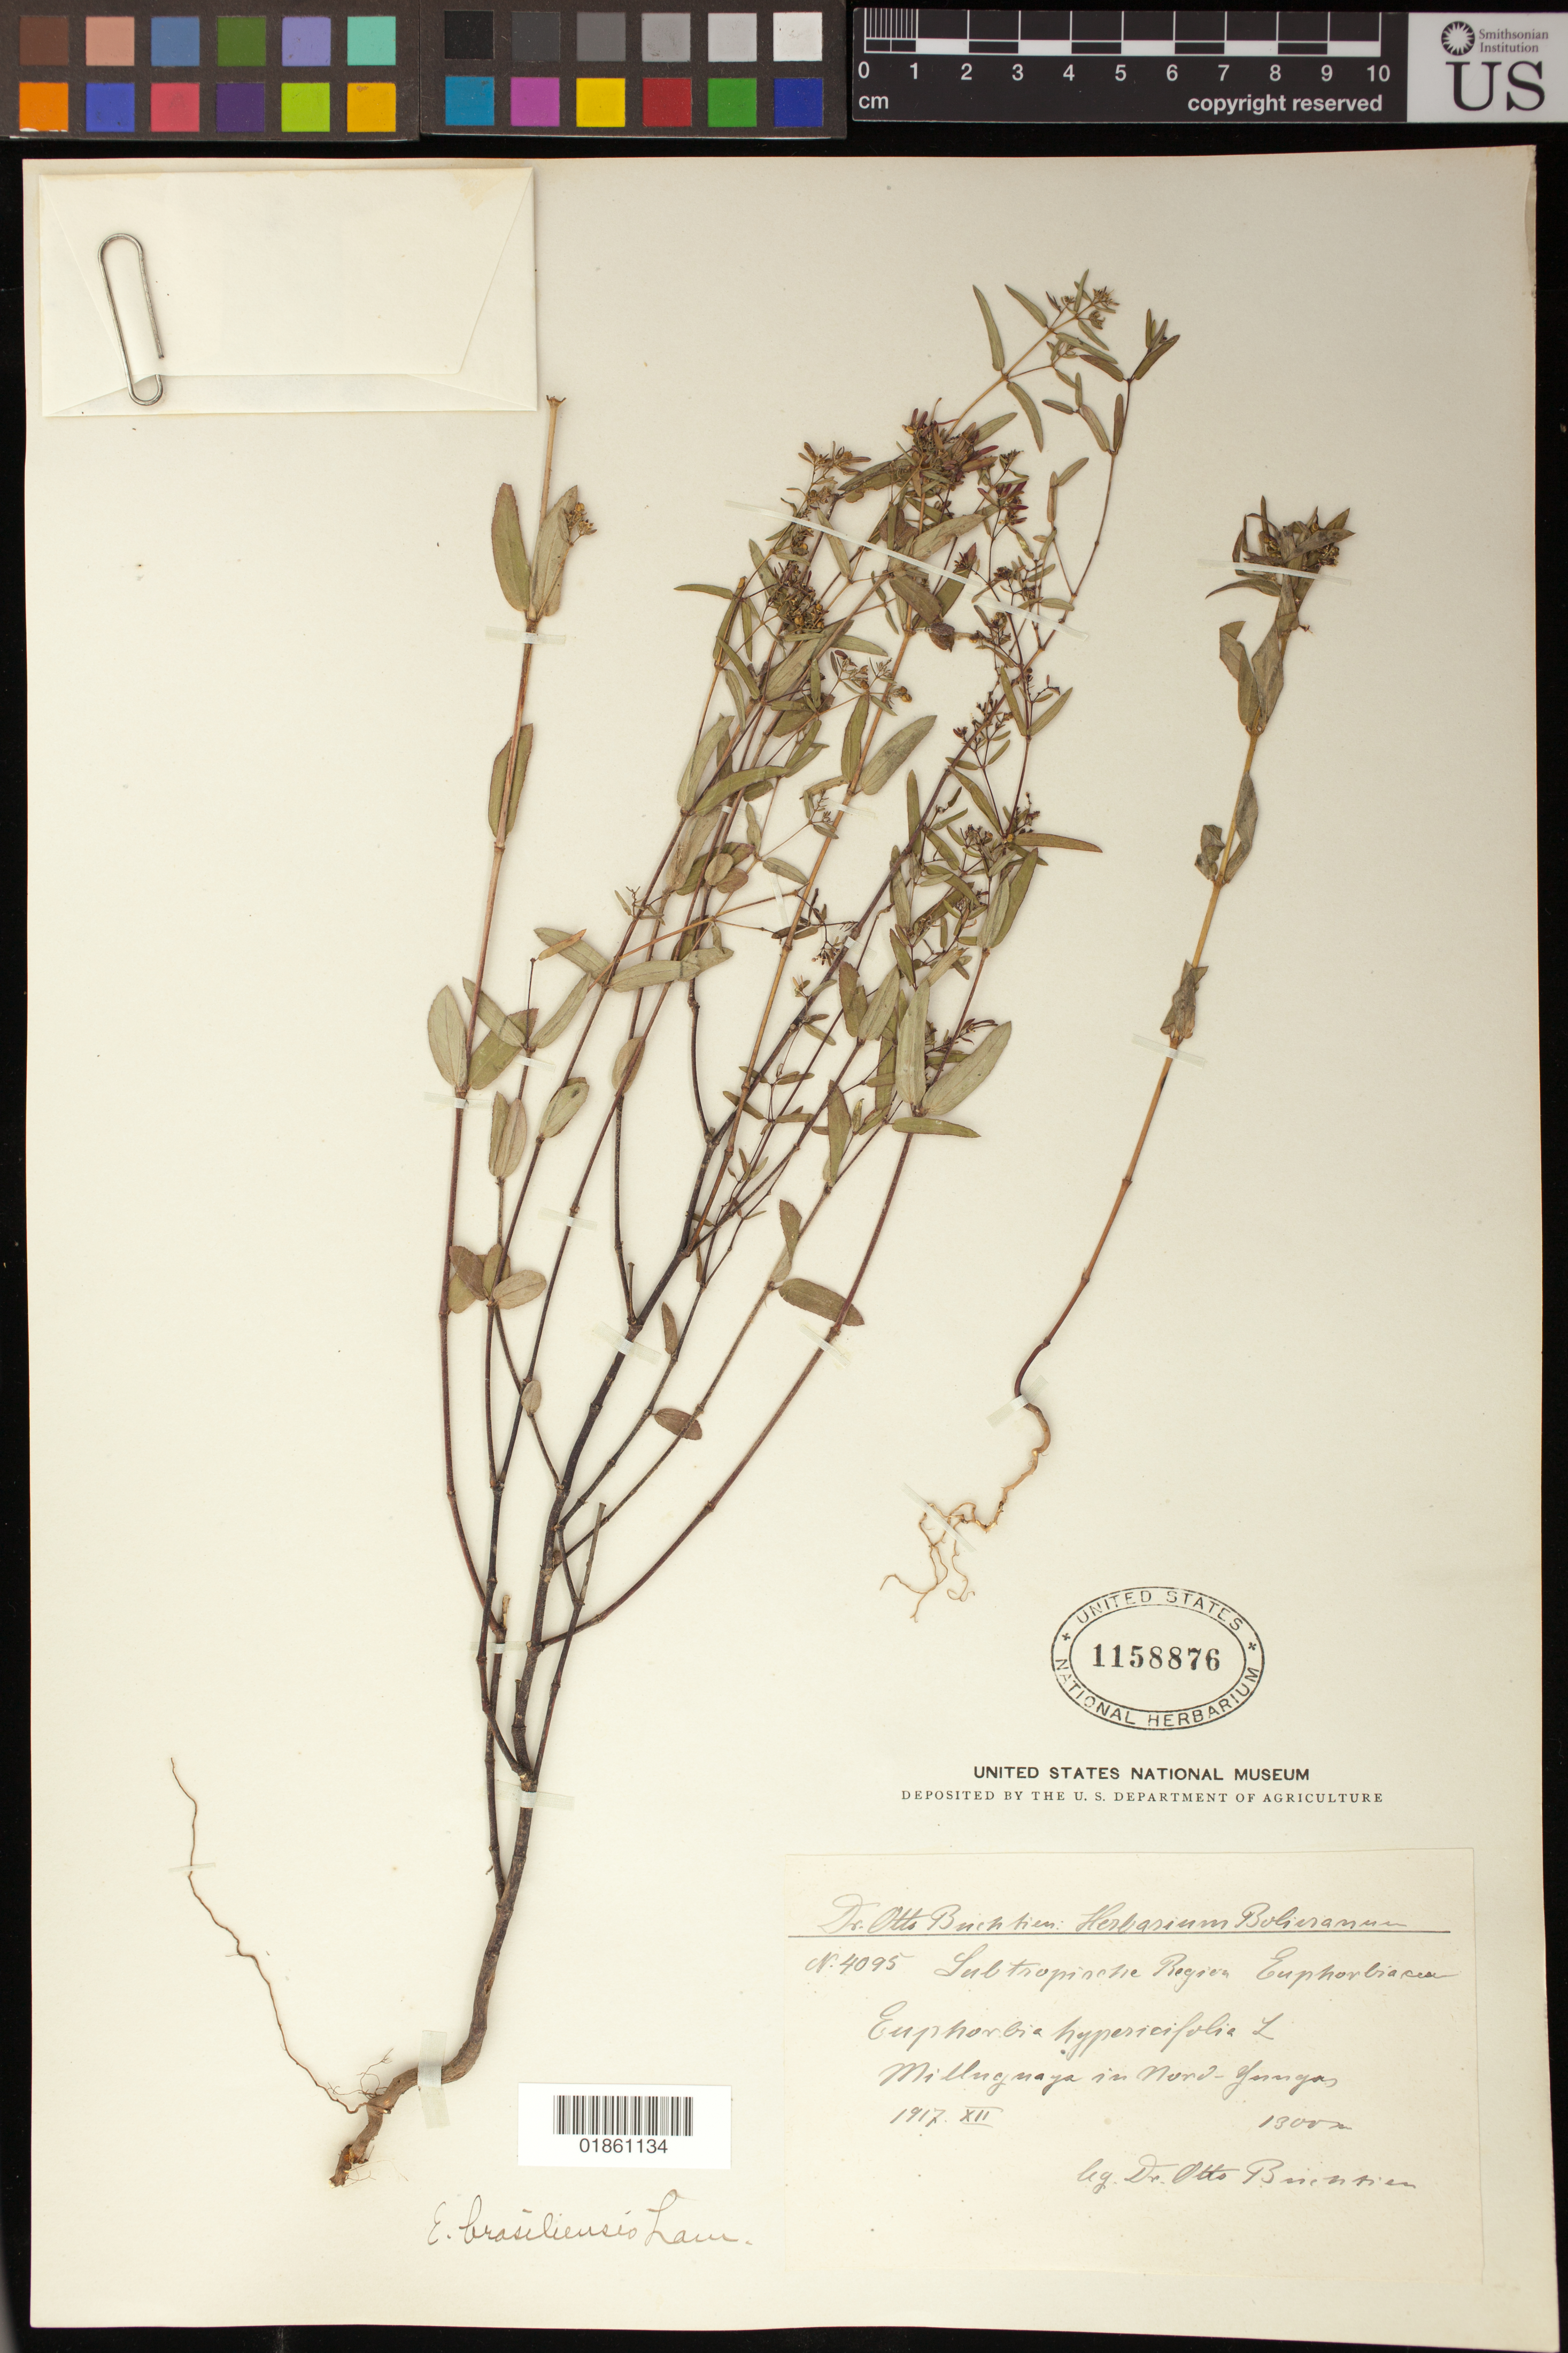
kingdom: Plantae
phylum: Tracheophyta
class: Magnoliopsida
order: Malpighiales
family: Euphorbiaceae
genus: Euphorbia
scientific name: Euphorbia hyssopifolia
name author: L.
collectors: O. Buchtien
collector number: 4095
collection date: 1917-12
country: Bolivia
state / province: La Paz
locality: Milluguaya in Nord-Yungas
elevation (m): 1300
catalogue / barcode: US 1158876